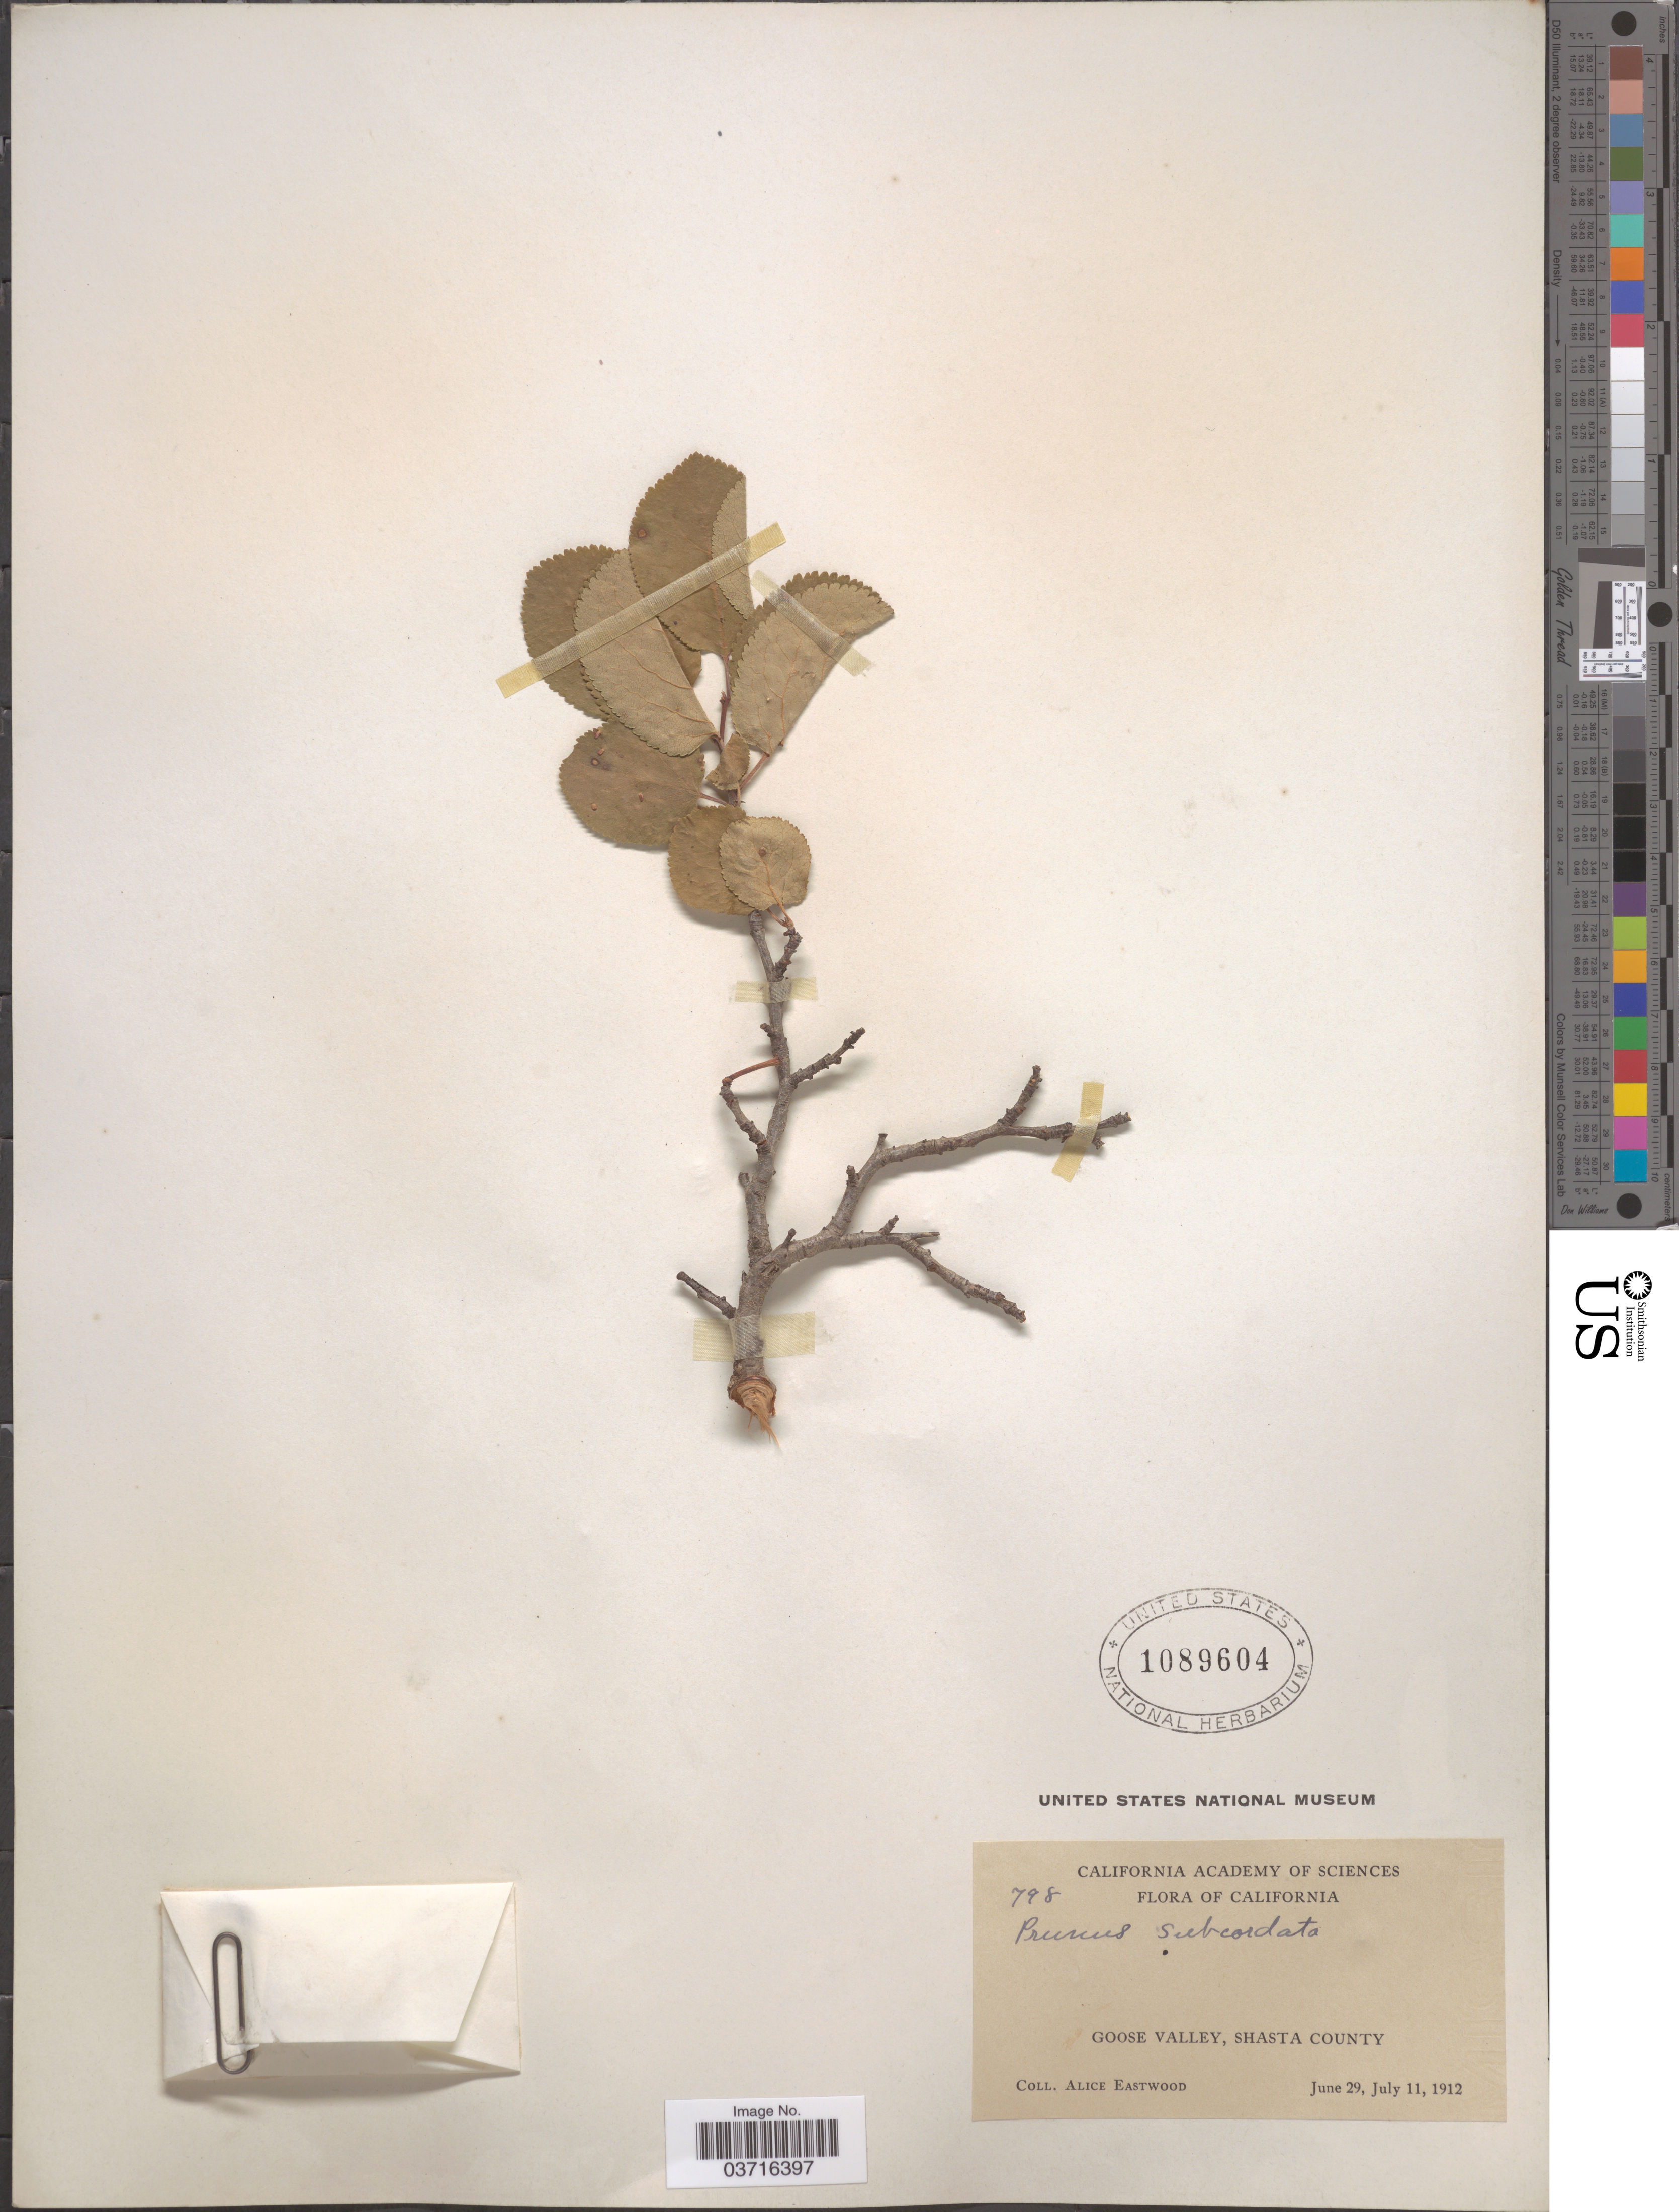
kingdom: Plantae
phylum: Tracheophyta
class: Magnoliopsida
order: Rosales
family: Rosaceae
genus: Prunus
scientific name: Prunus subcordata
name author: Benth.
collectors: A. Eastwood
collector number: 798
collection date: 1912-06-29/1912-07-11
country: United States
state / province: California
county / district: Shasta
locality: Goose Valley, Shasta County.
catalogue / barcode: US 1089604